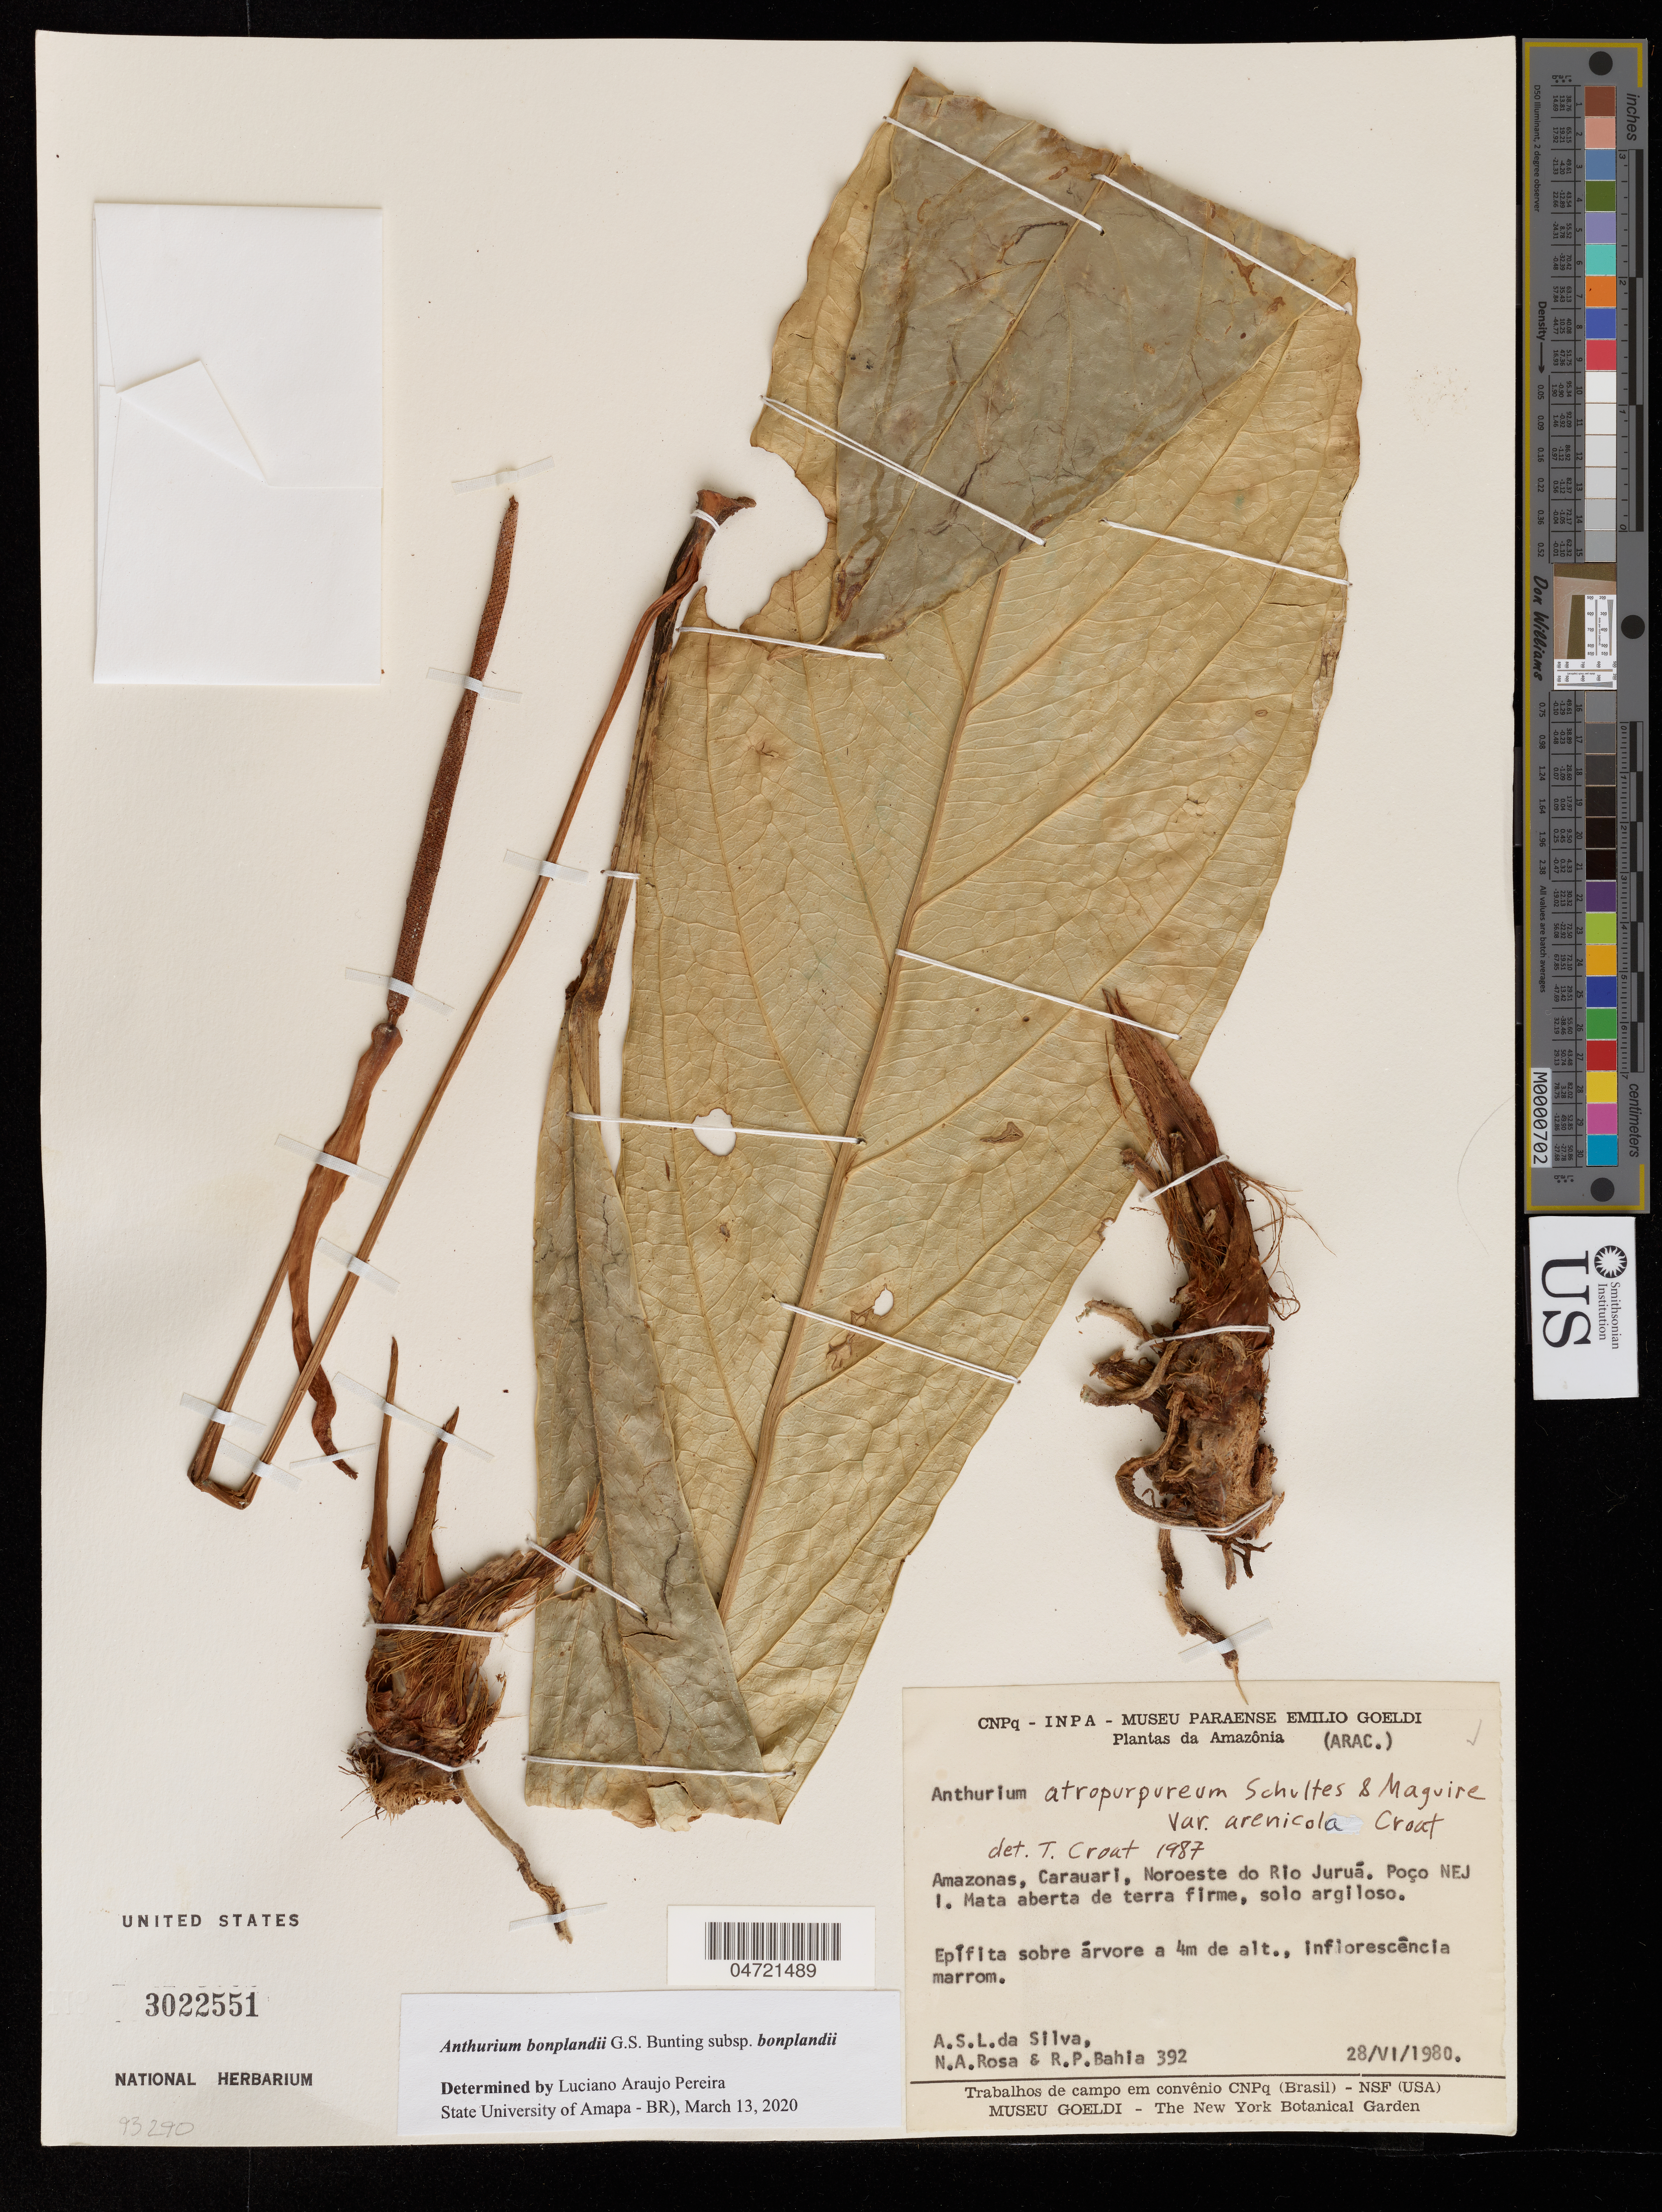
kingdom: Plantae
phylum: Tracheophyta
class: Liliopsida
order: Alismatales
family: Araceae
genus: Anthurium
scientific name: Anthurium bonplandii subsp. bonplandii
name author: G.S. Bunting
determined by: Pereira, Luciano Araujo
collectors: A. S. Silva, N. A. Rosa & R. P. Bahia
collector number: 392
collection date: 1980-06-28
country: Brazil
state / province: Amazonas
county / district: Carauari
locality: Noroeste do Rio Juruá, Poço NEJ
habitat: Mata aberta de terra firme, solo argiloso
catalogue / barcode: US 3022551